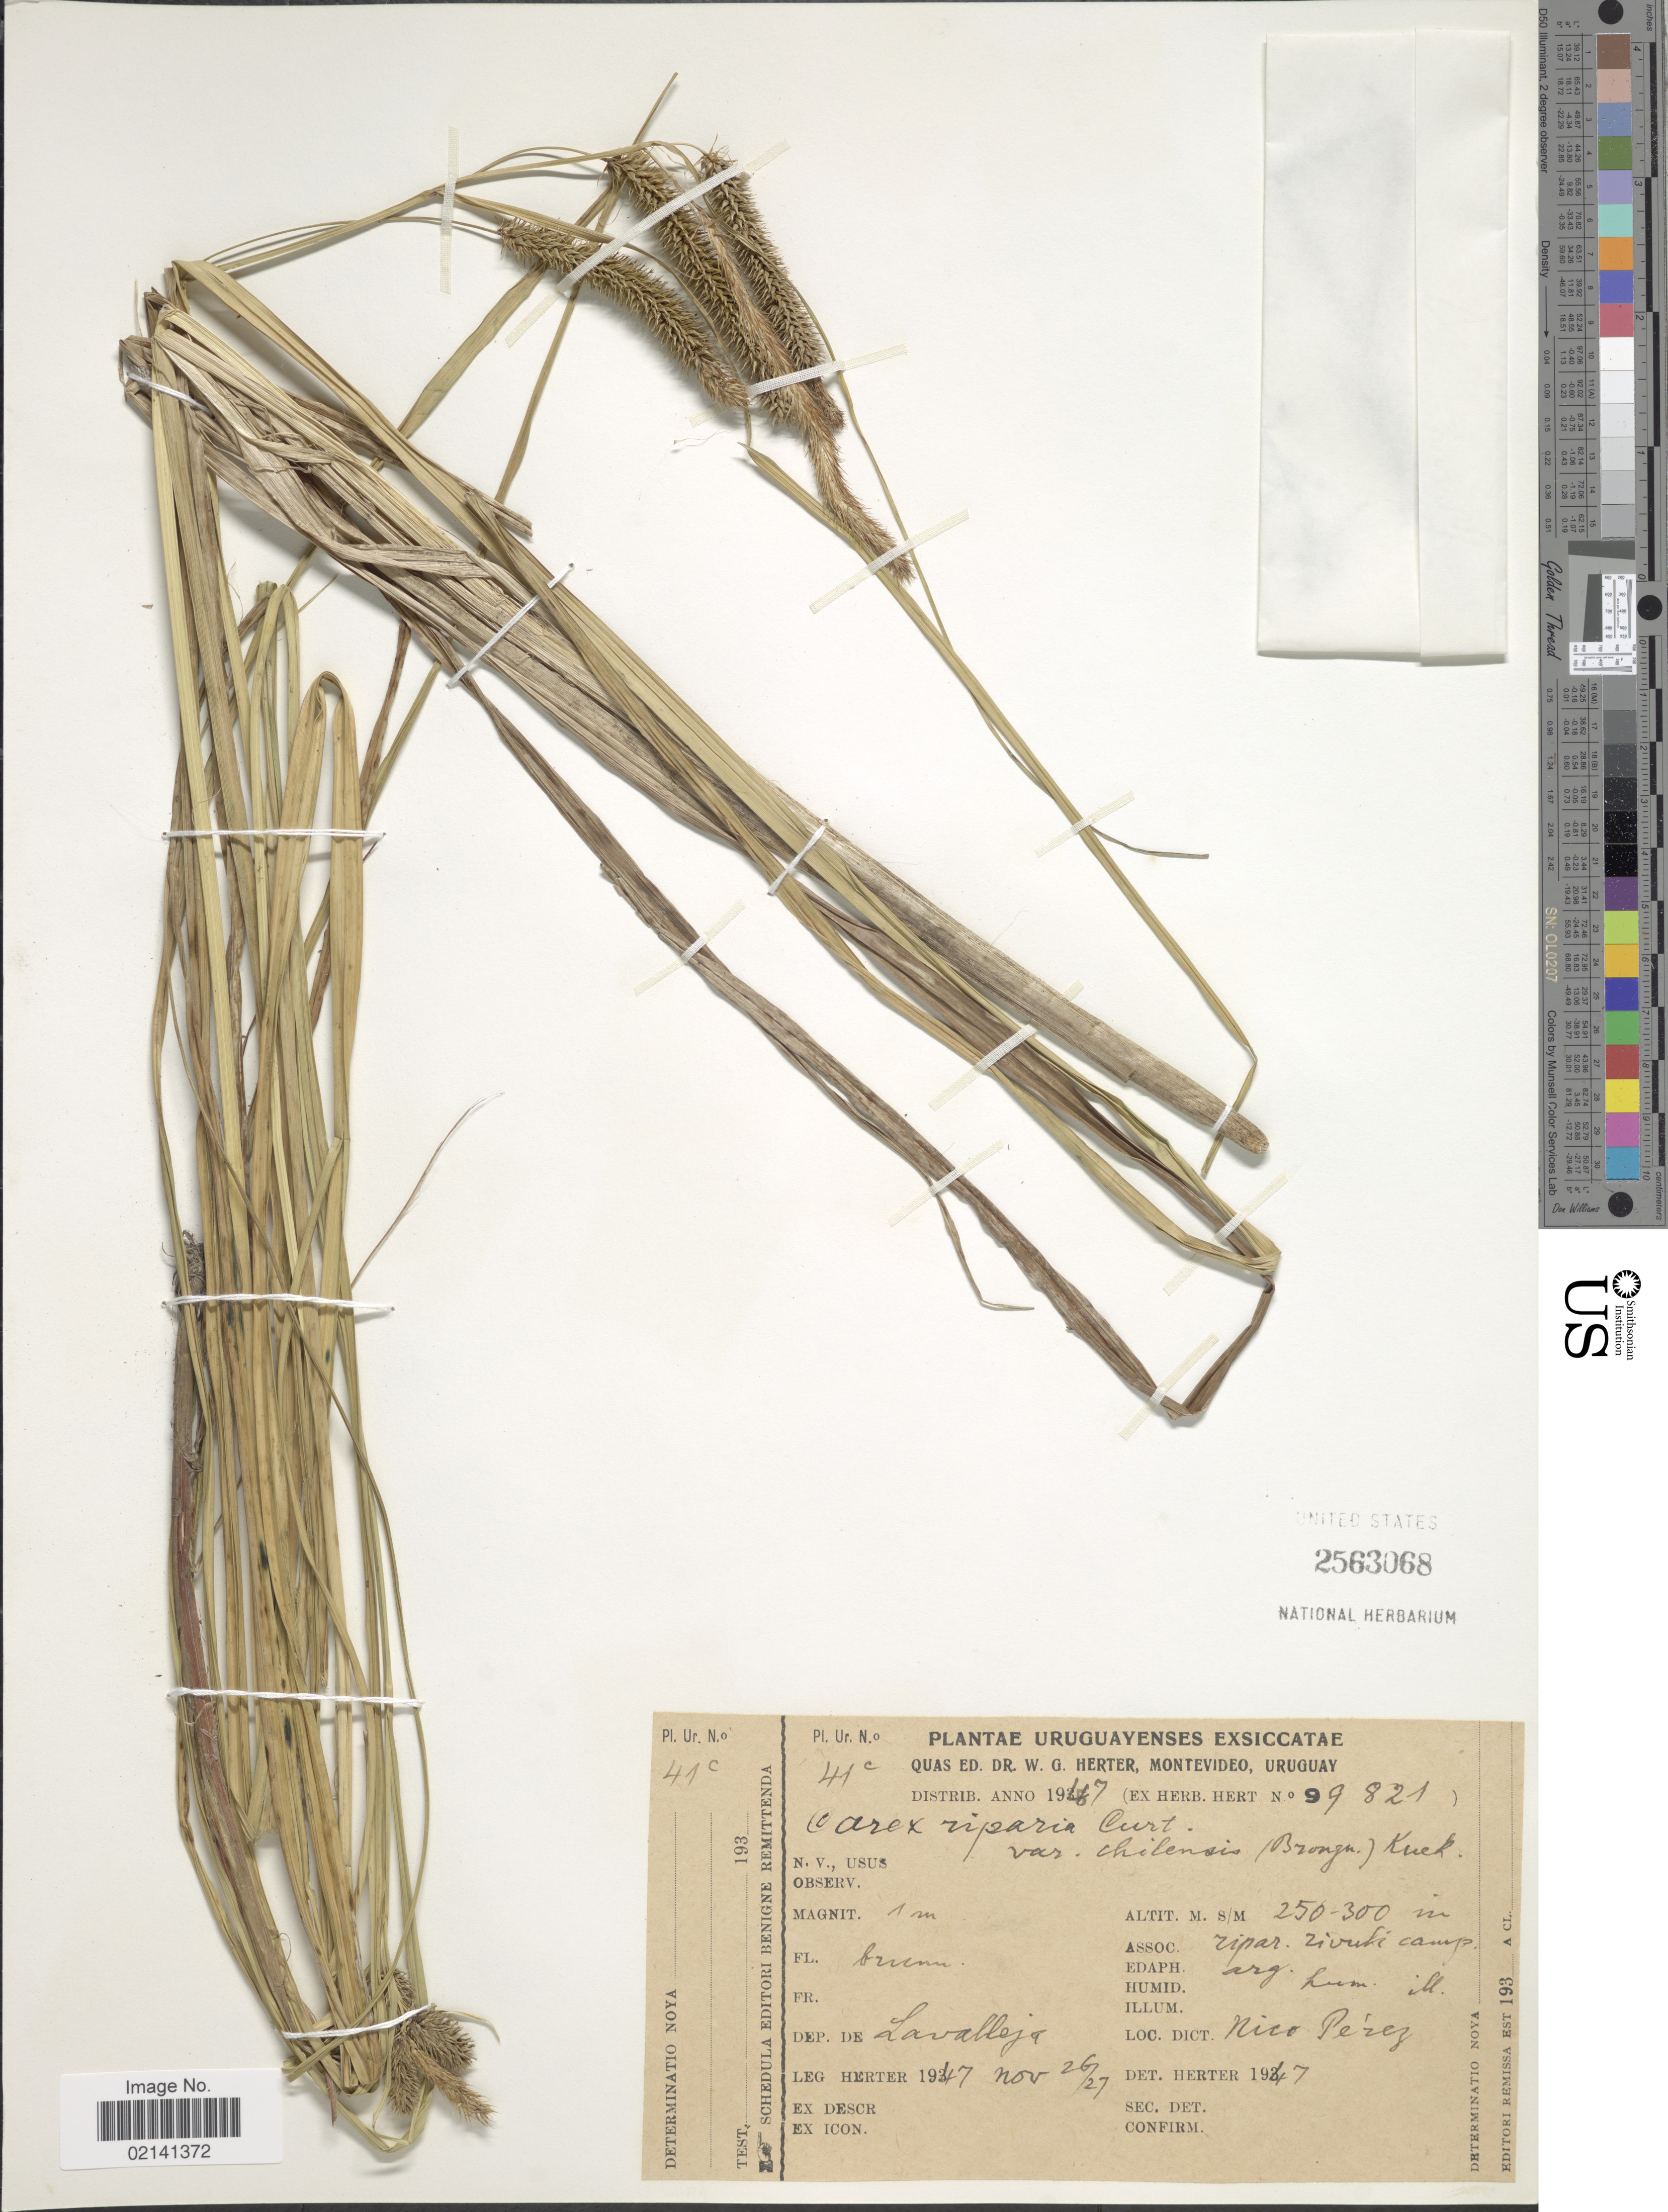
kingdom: Plantae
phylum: Tracheophyta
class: Liliopsida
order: Poales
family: Cyperaceae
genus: Carex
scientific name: Carex polysticha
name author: Boeckeler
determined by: Jimnéz-Mejias, Pedro, (UPOS), Universidad Pablo de Olavide (SPAIN)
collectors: W. G. Herter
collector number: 41c/99821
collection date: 1947-11-26/1947-11-27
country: Uruguay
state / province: Lavalleja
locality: Lavalleja,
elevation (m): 250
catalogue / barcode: US 2563068